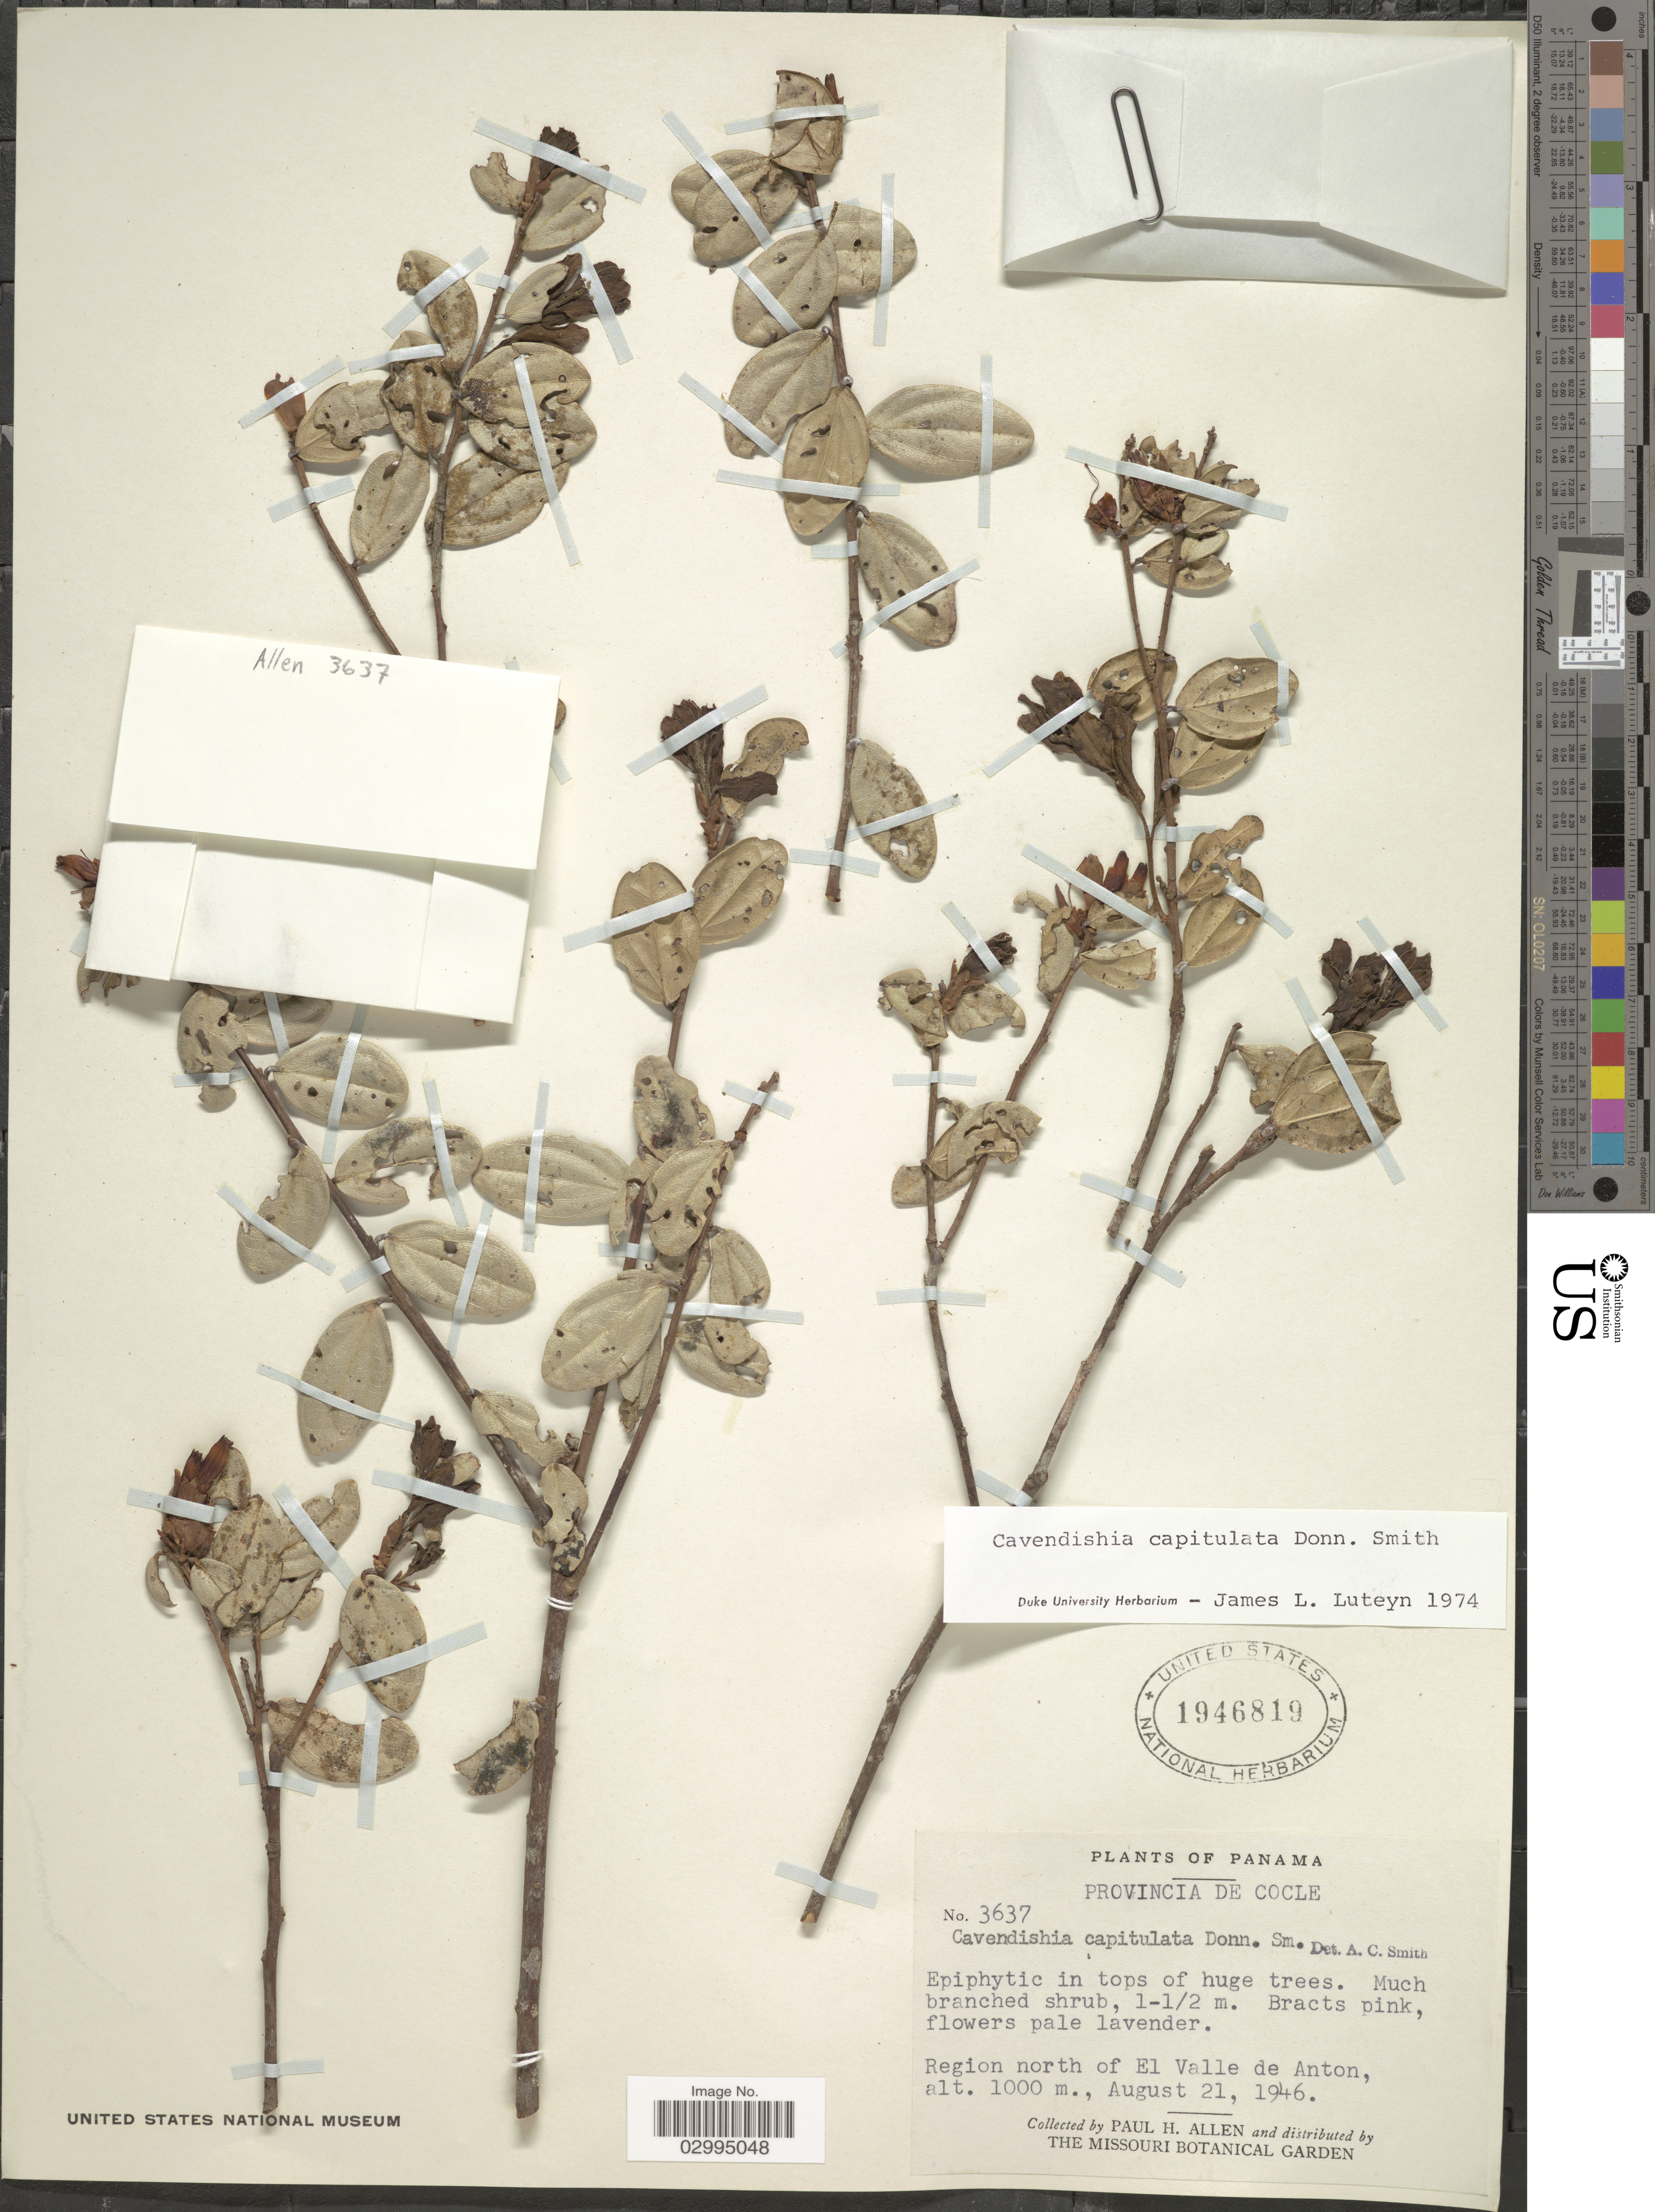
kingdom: Plantae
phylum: Tracheophyta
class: Magnoliopsida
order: Ericales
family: Ericaceae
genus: Cavendishia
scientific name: Cavendishia capitulata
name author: Donn. Sm.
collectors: P. H. Allen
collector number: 3637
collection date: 1946-08-21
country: Panama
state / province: Coclé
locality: Provincia de Cocle. Region north of El Valle de Anton.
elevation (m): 1000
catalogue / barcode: US 1946819